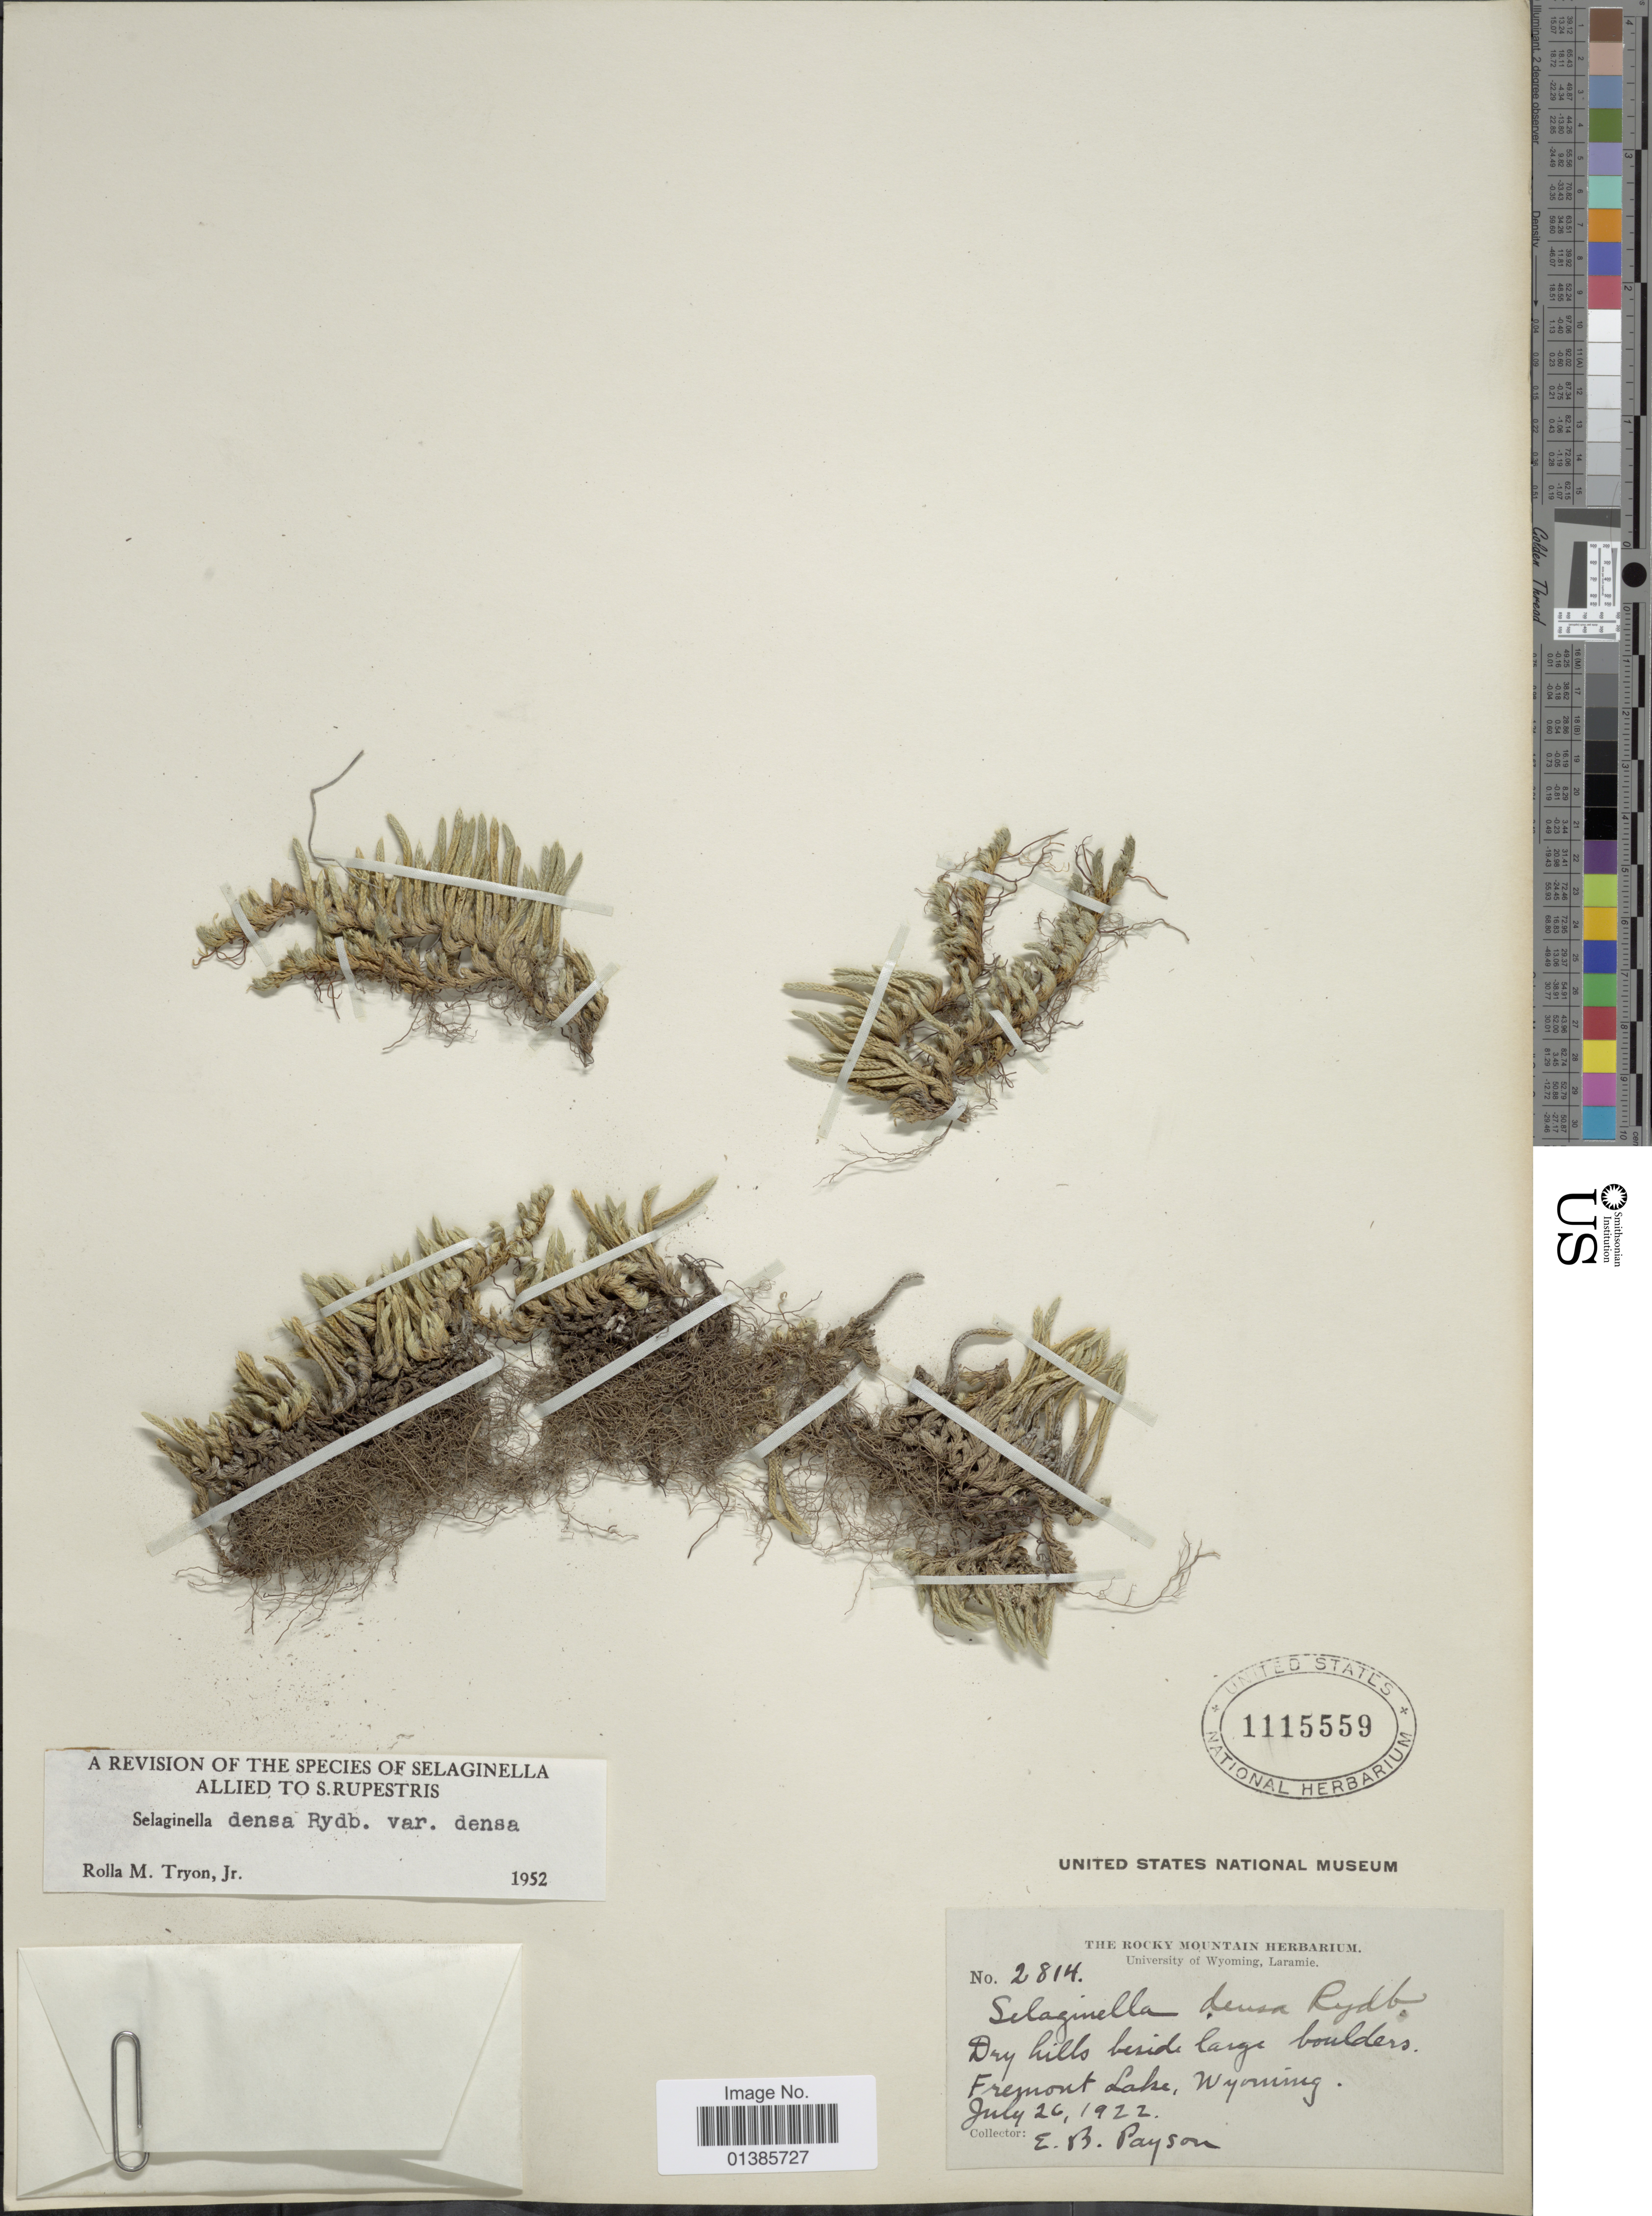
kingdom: Plantae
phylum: Tracheophyta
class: Lycopodiopsida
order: Selaginellales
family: Selaginellaceae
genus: Selaginella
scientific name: Selaginella densa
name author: Rydb.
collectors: E. B. Payson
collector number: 2814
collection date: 1922-07-26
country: United States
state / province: Wyoming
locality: Fremont Lake.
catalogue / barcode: US 1115559